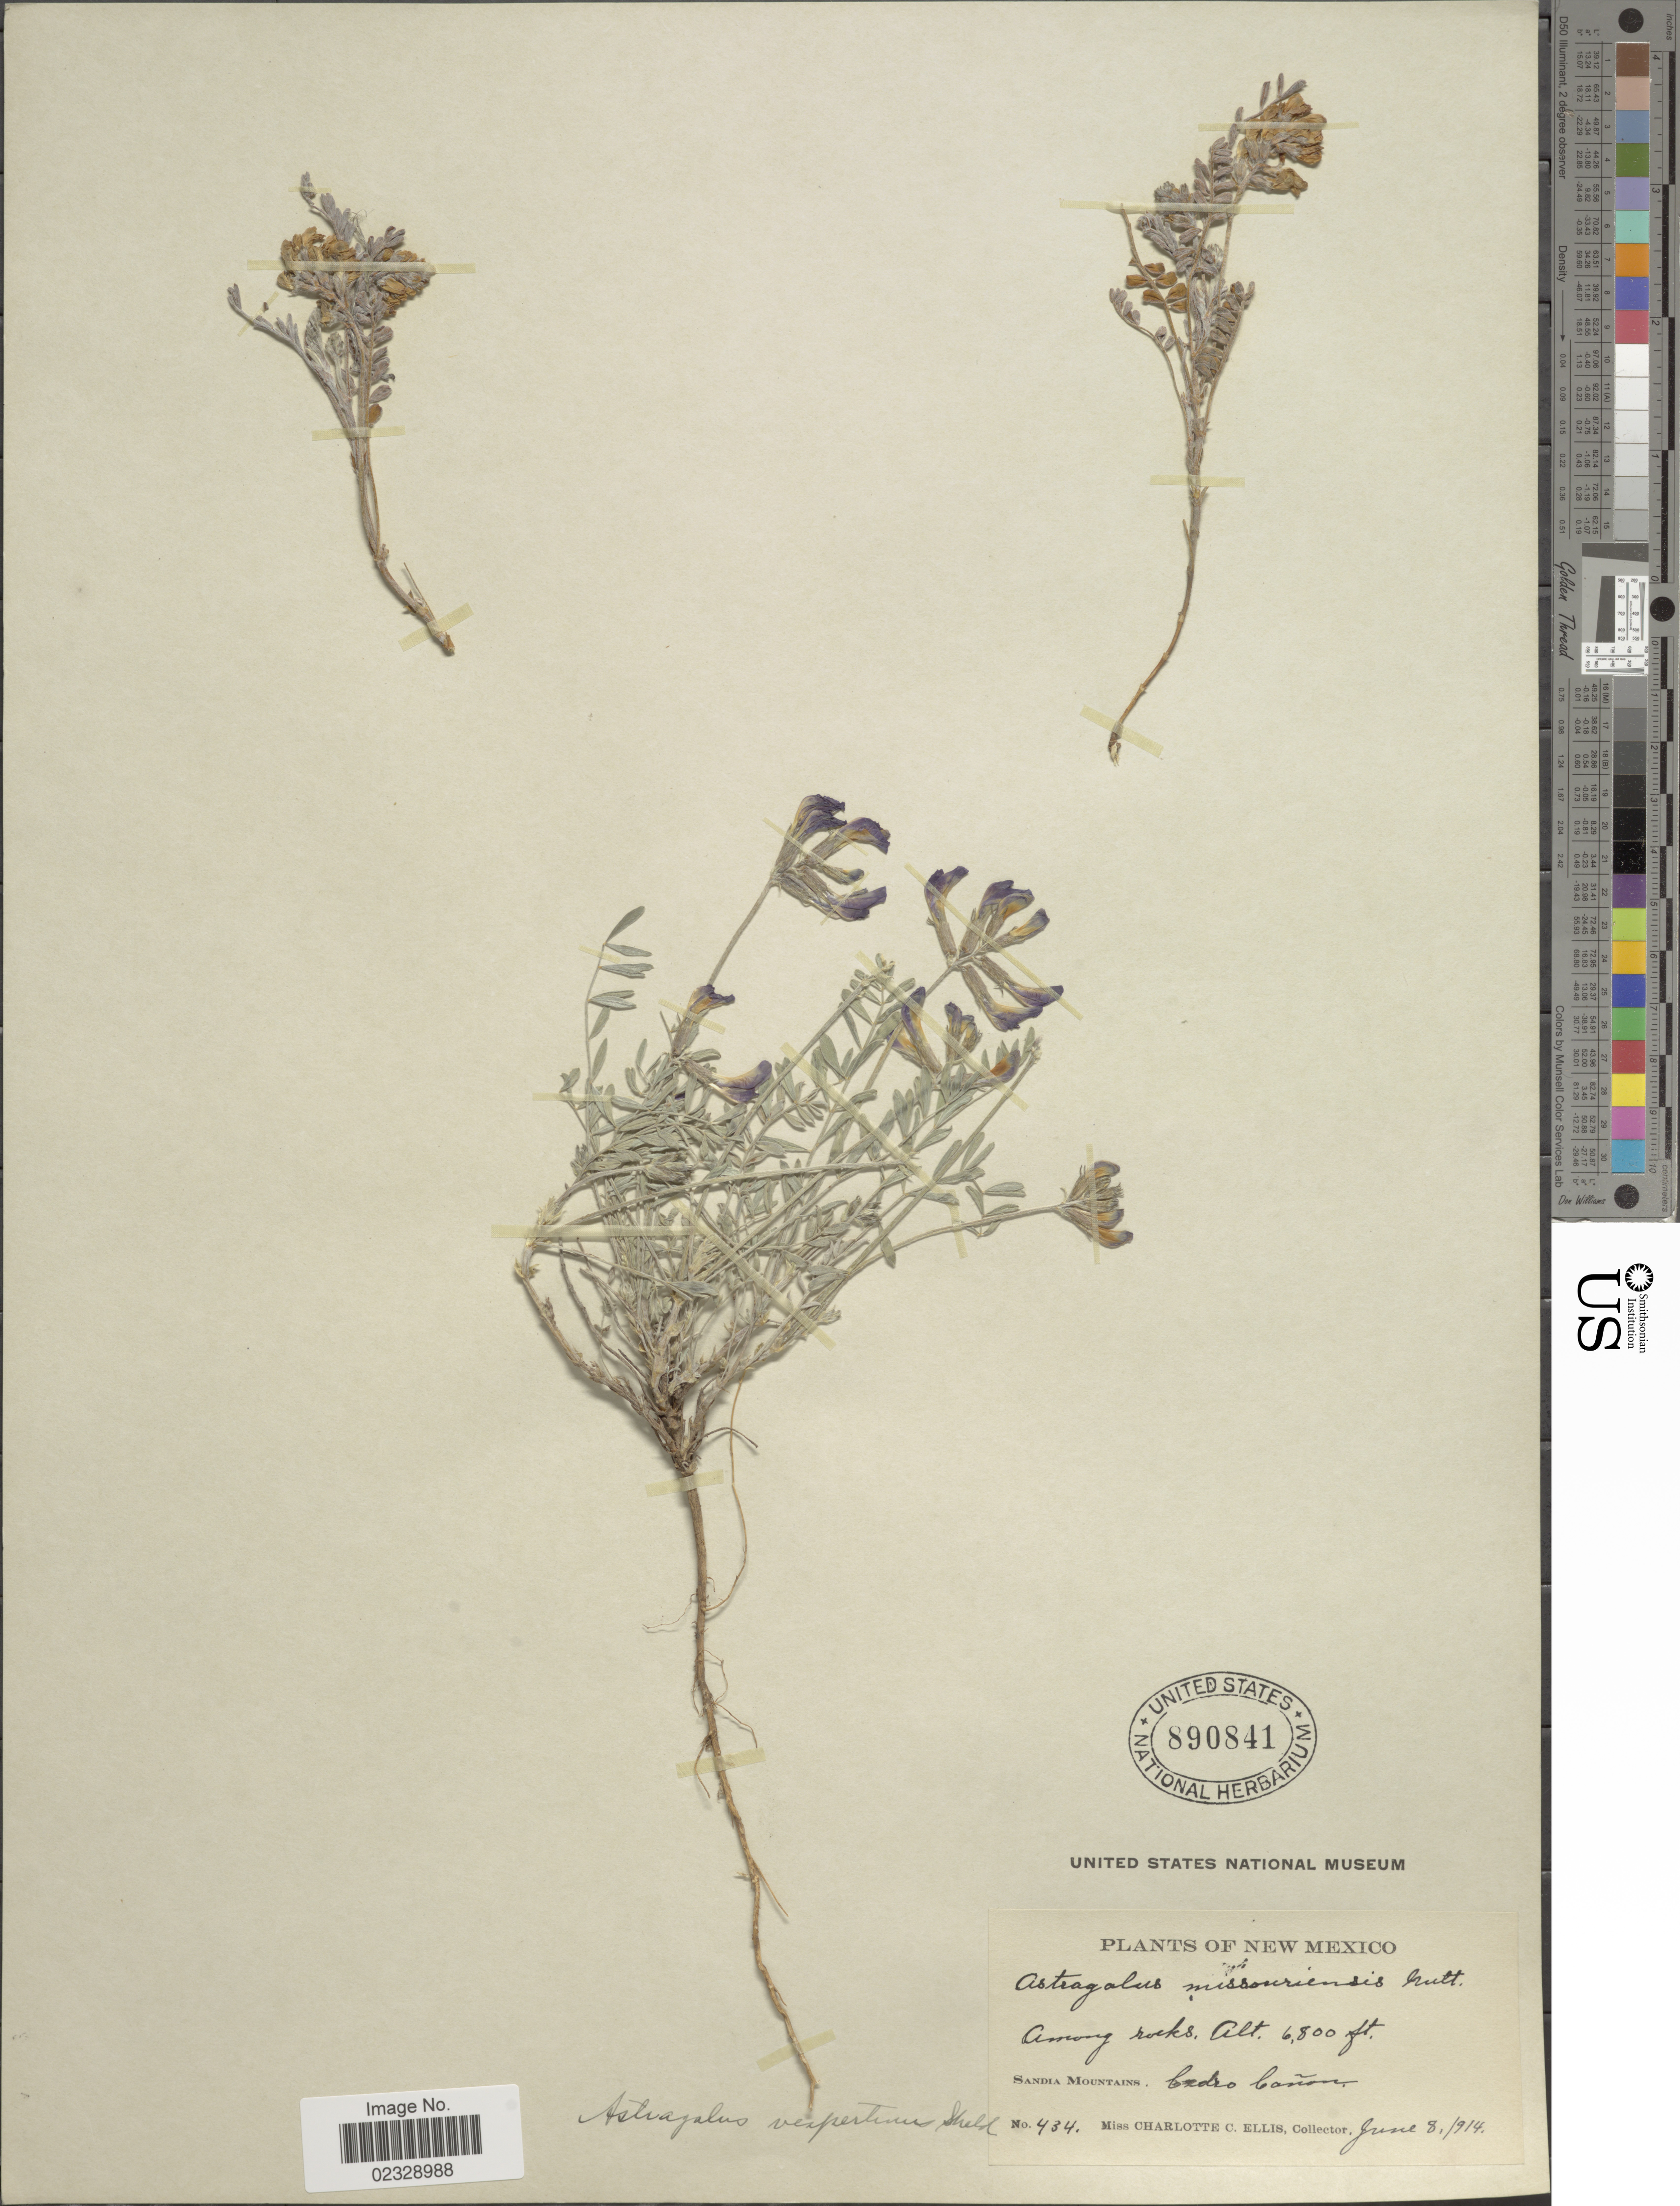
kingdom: Plantae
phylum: Tracheophyta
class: Magnoliopsida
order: Fabales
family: Fabaceae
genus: Astragalus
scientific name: Astragalus vespertinus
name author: E. Sheld.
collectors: C. C. Ellis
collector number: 434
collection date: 1914-06-08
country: United States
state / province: New Mexico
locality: Among rocks, Sandia Mountains, Cedro Cañon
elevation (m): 2073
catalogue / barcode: US 890841